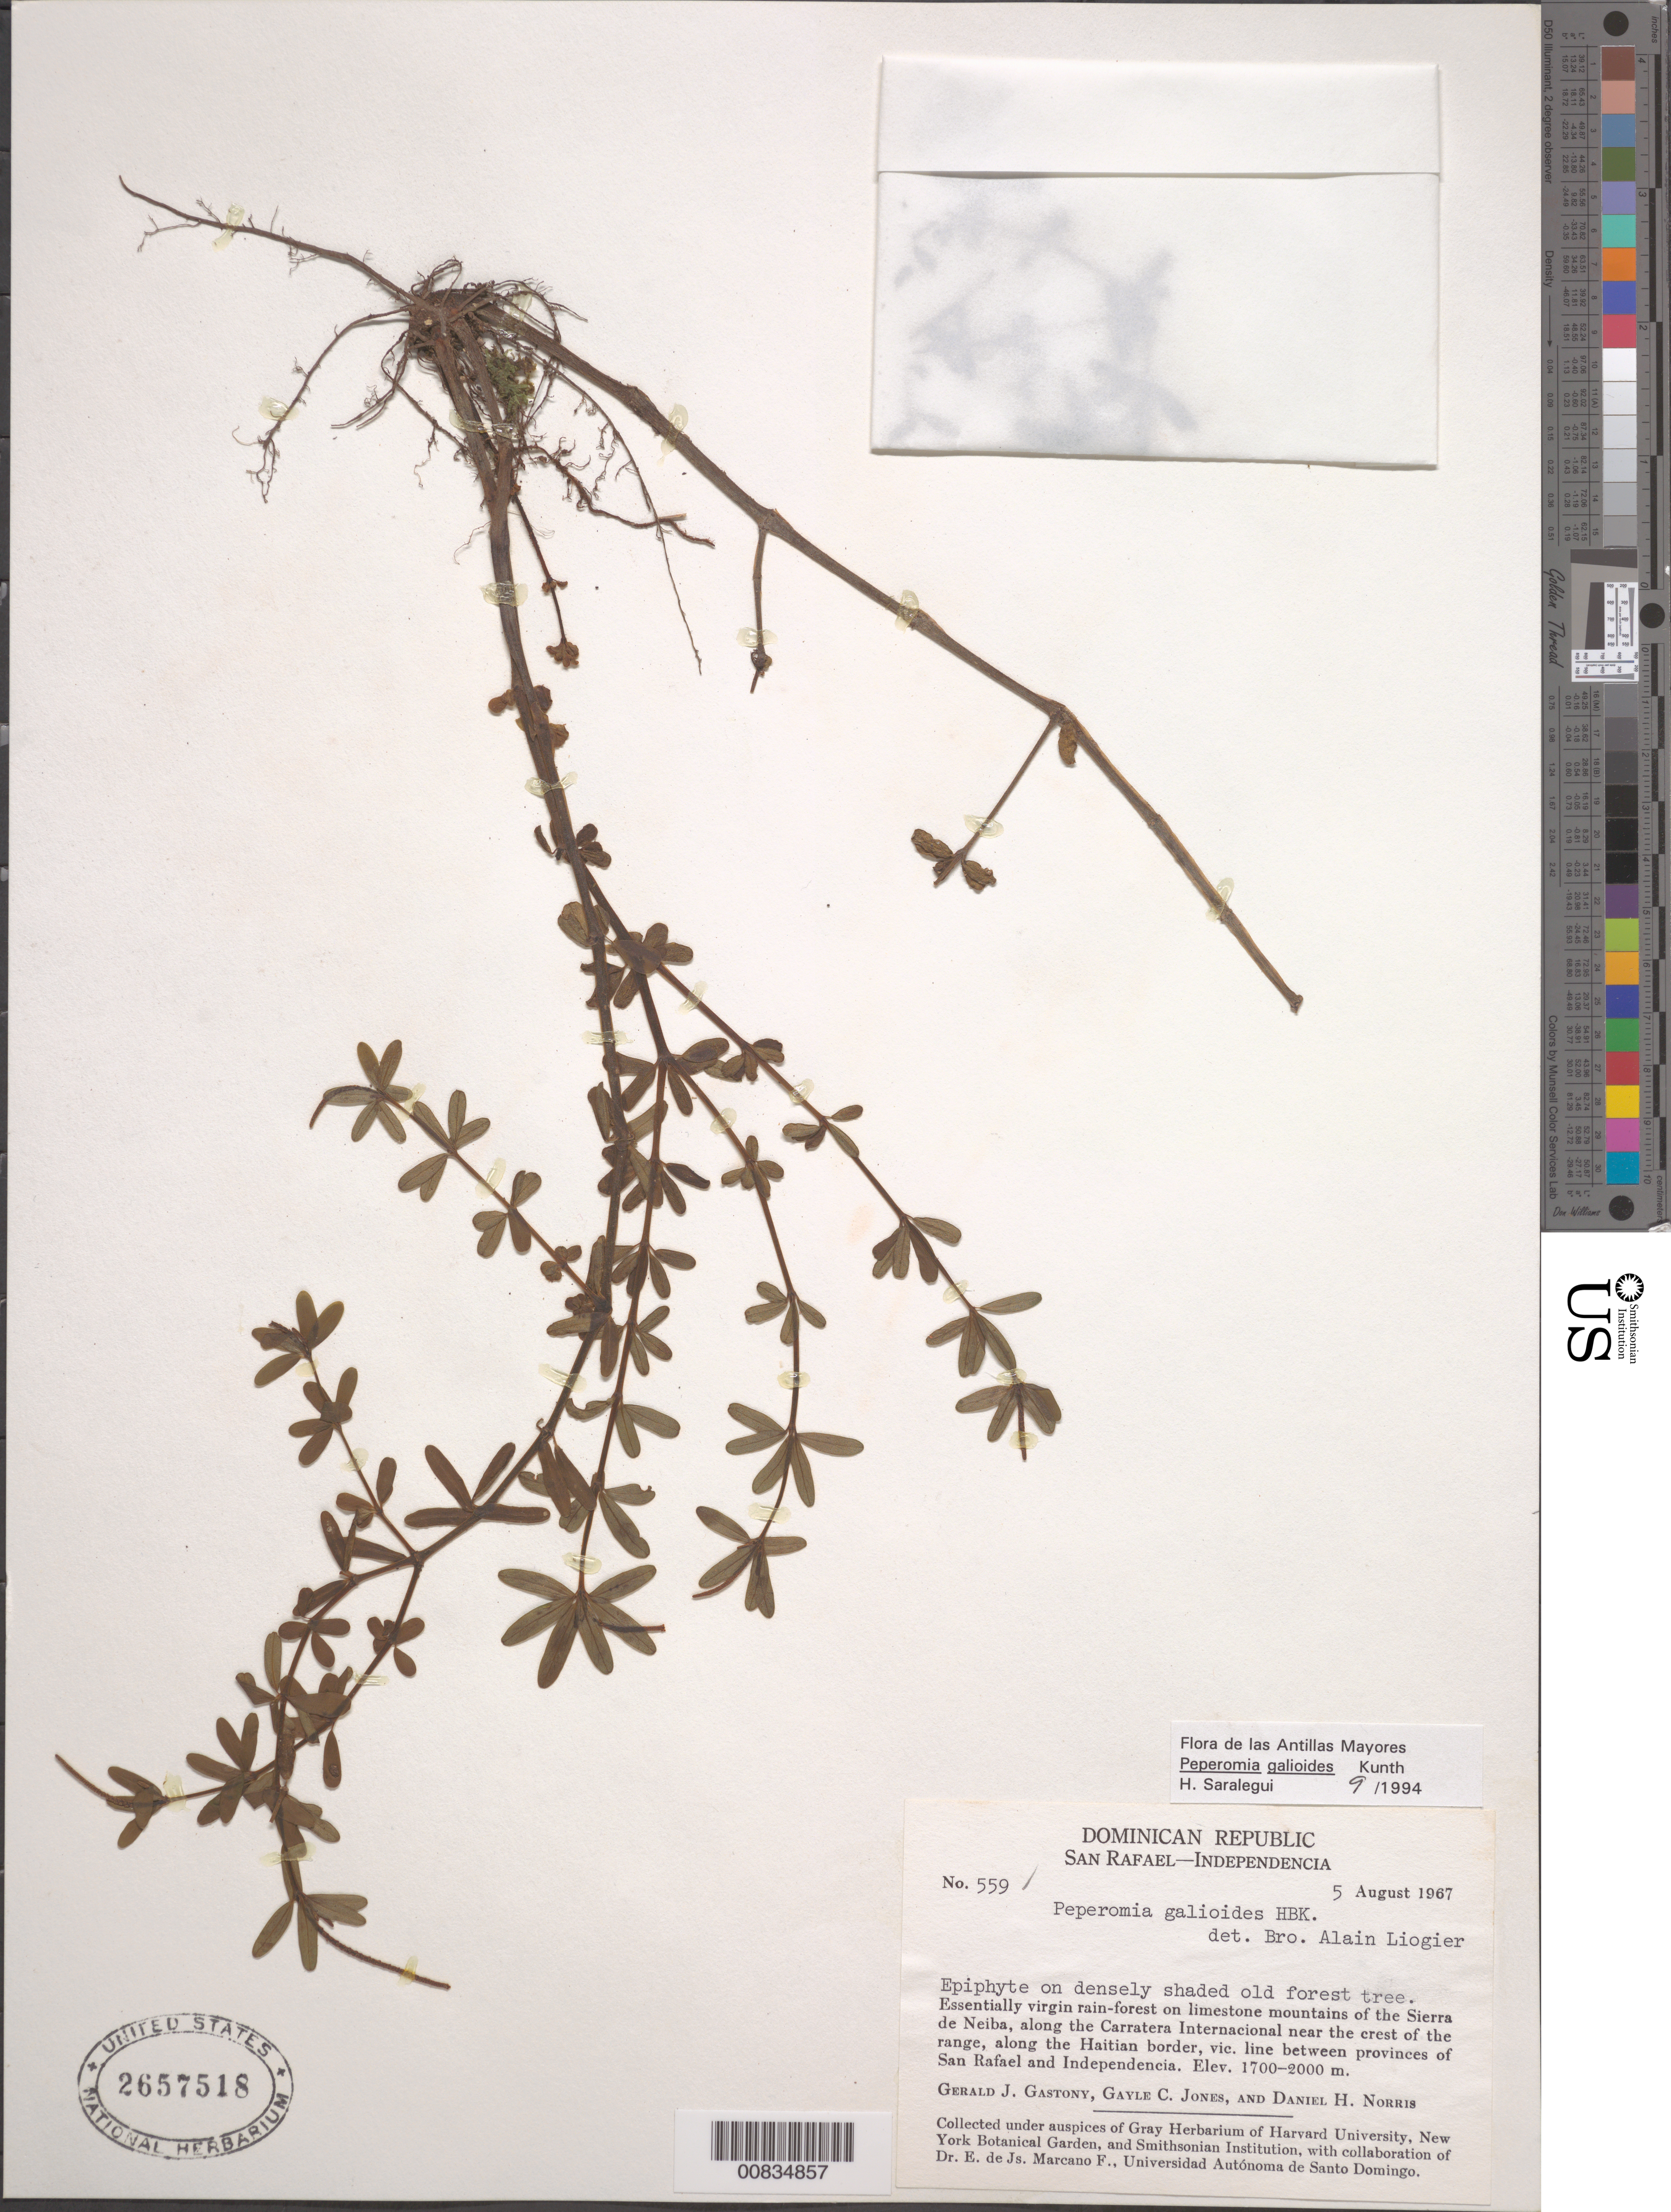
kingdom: Plantae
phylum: Tracheophyta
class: Magnoliopsida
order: Piperales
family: Piperaceae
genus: Peperomia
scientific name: Peperomia galioides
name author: Kunth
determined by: Saralegui Boza, H., (HAJB), Jardin Botanico Nacional (Habana)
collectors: G. Gastony, G. C. Jones & D. H. Norris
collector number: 559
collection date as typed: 05 Aug 1967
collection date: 1967-08-05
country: Dominican Republic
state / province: Elias Piña / Independencia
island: Hispaniola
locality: Sierra de Neiba, along Carretera Internacional near the crest of the range, along the Haitian border, vic. line between provinces of San Rafael and Independencia.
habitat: On densely shaded old forest tree. Essentially virgin rain-forest on limestone mountains.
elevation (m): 1700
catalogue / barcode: US 2657518